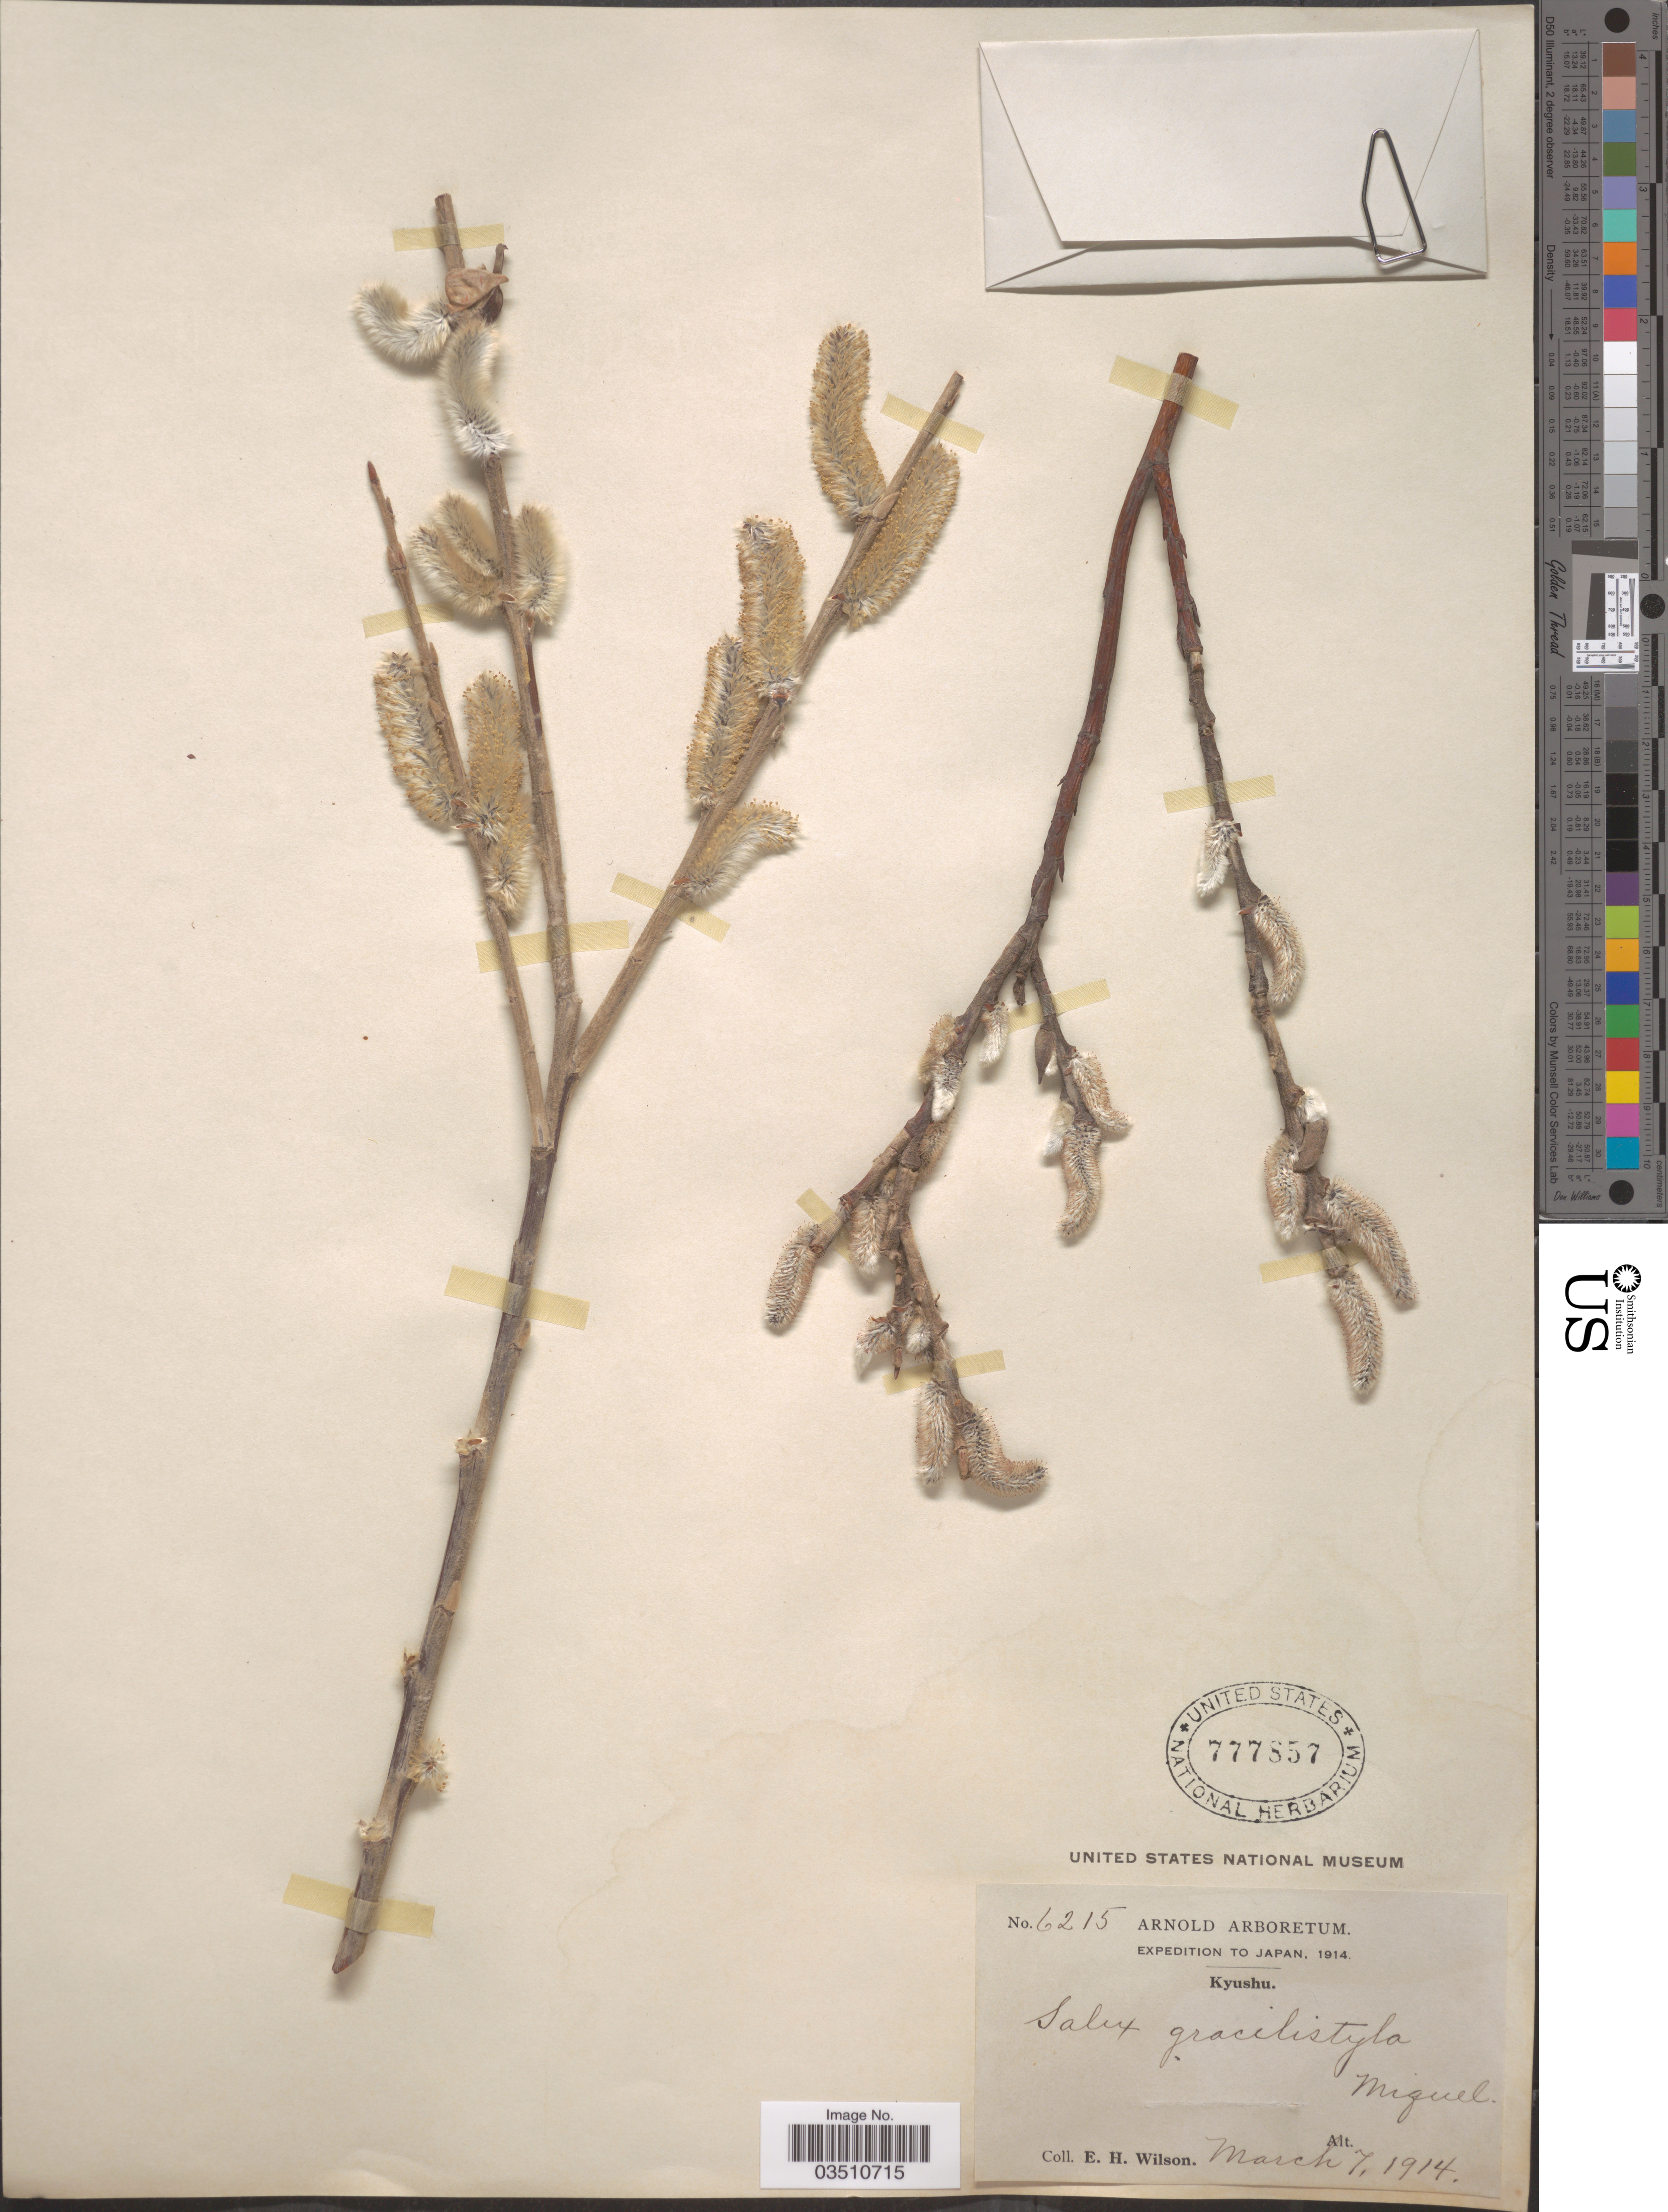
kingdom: Plantae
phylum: Tracheophyta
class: Magnoliopsida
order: Malpighiales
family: Salicaceae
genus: Salix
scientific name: Salix gracilistyla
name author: Miq.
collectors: E. Wilson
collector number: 6215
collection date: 1914-03-07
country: Japan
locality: Kyushu.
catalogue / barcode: US 777857